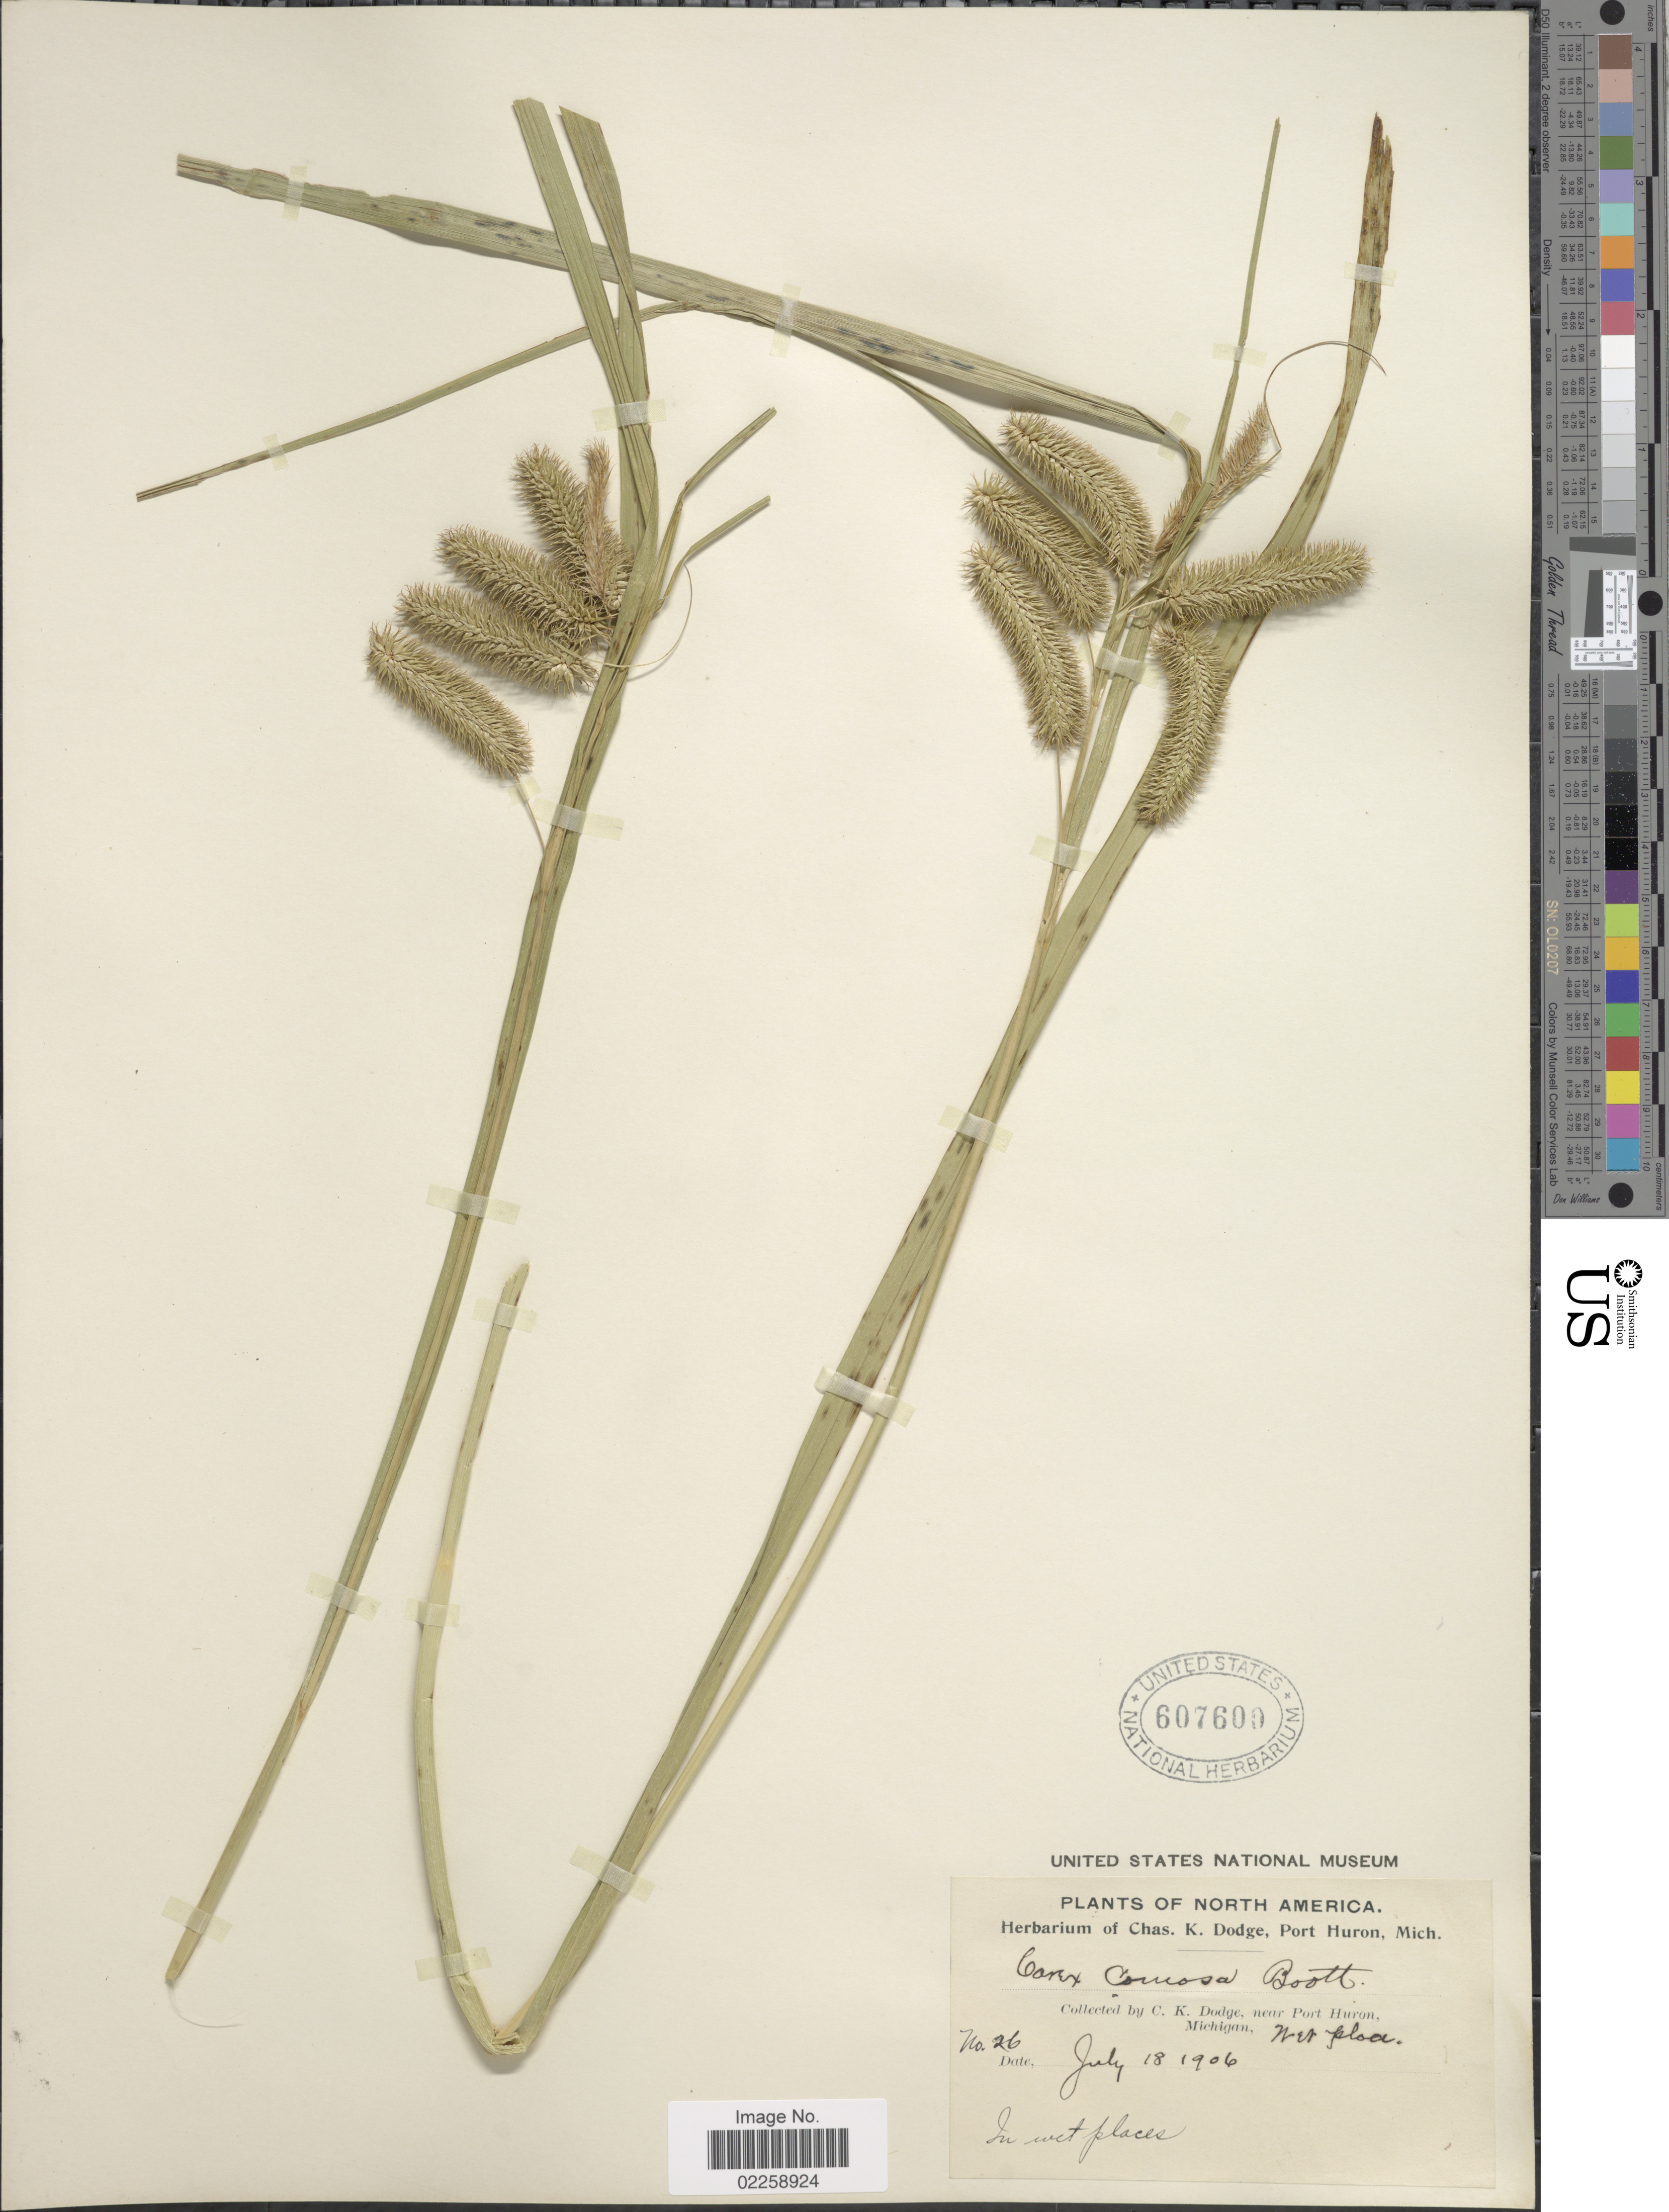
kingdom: Plantae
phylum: Tracheophyta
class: Liliopsida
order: Poales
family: Cyperaceae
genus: Carex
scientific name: Carex comosa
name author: Boott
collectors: C. Dodge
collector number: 26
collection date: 1906-07-18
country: United States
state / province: Michigan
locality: Near Port Huron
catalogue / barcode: US 607600